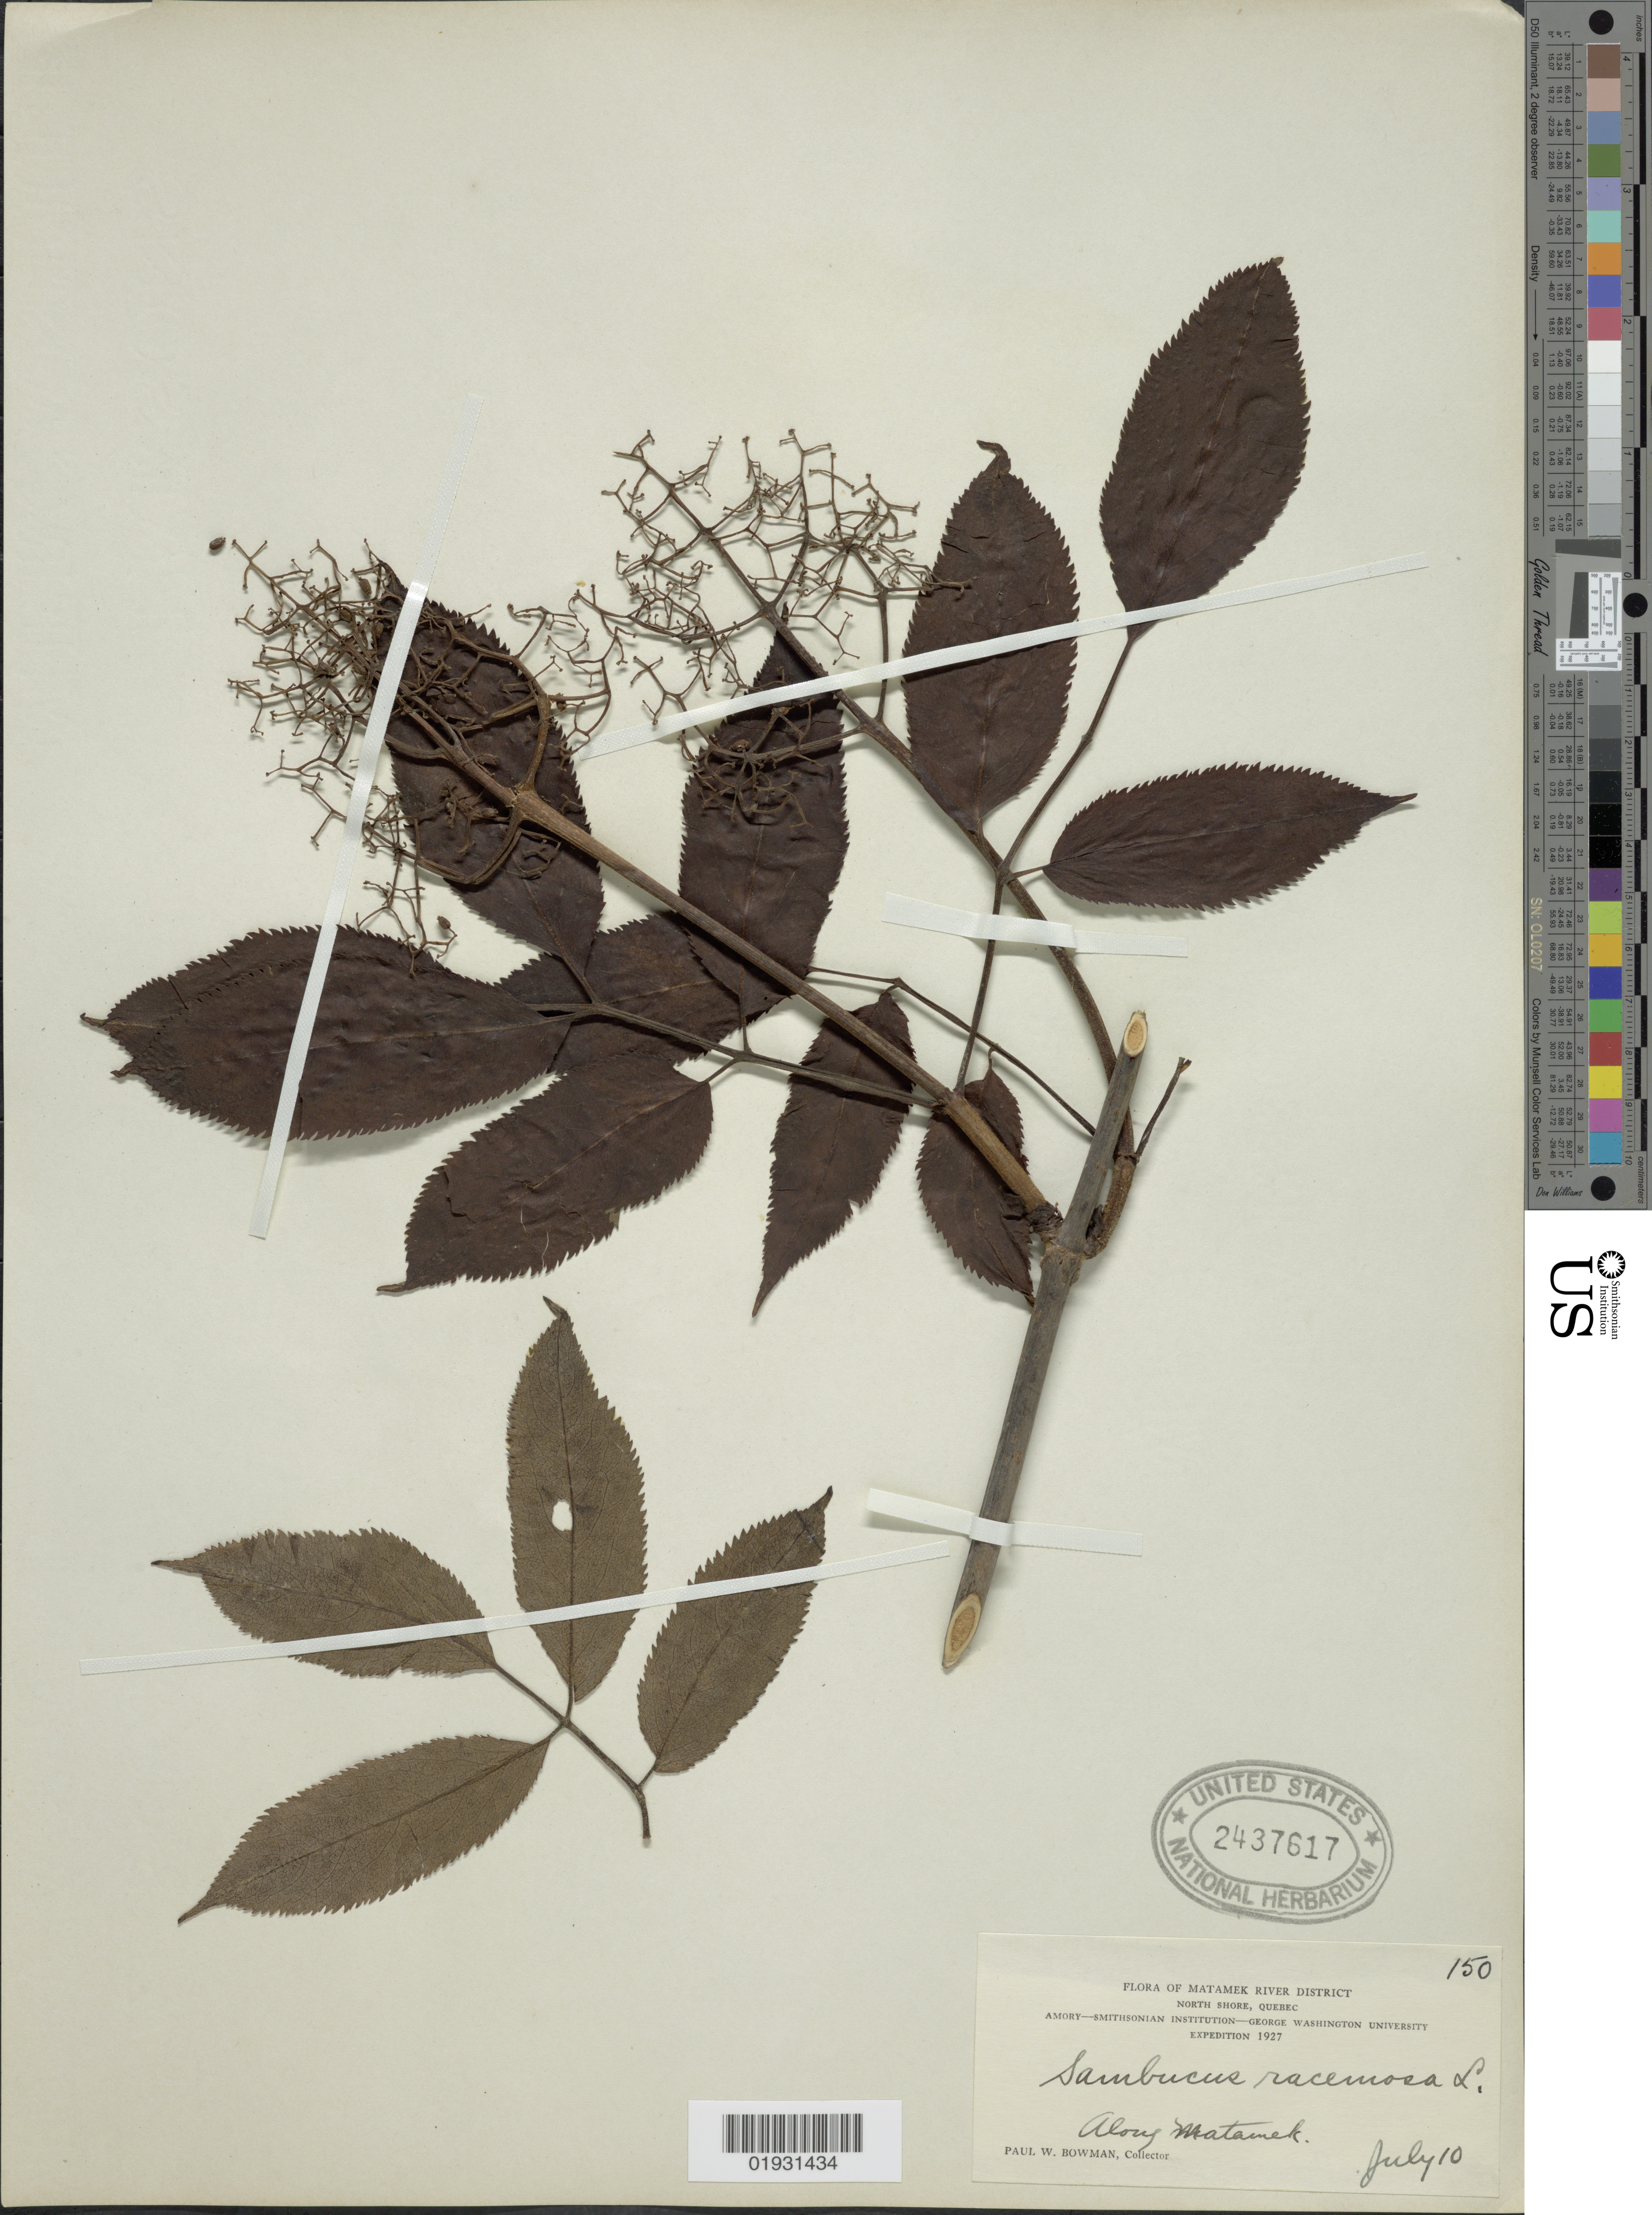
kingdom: Plantae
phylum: Tracheophyta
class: Magnoliopsida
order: Dipsacales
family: Viburnaceae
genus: Sambucus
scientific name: Sambucus racemosa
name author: L.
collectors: P. Bowman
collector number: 150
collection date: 1927-07-10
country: Canada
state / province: Quebec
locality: Matamek River District. North Shore. Along Matamek.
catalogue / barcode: US 2437617